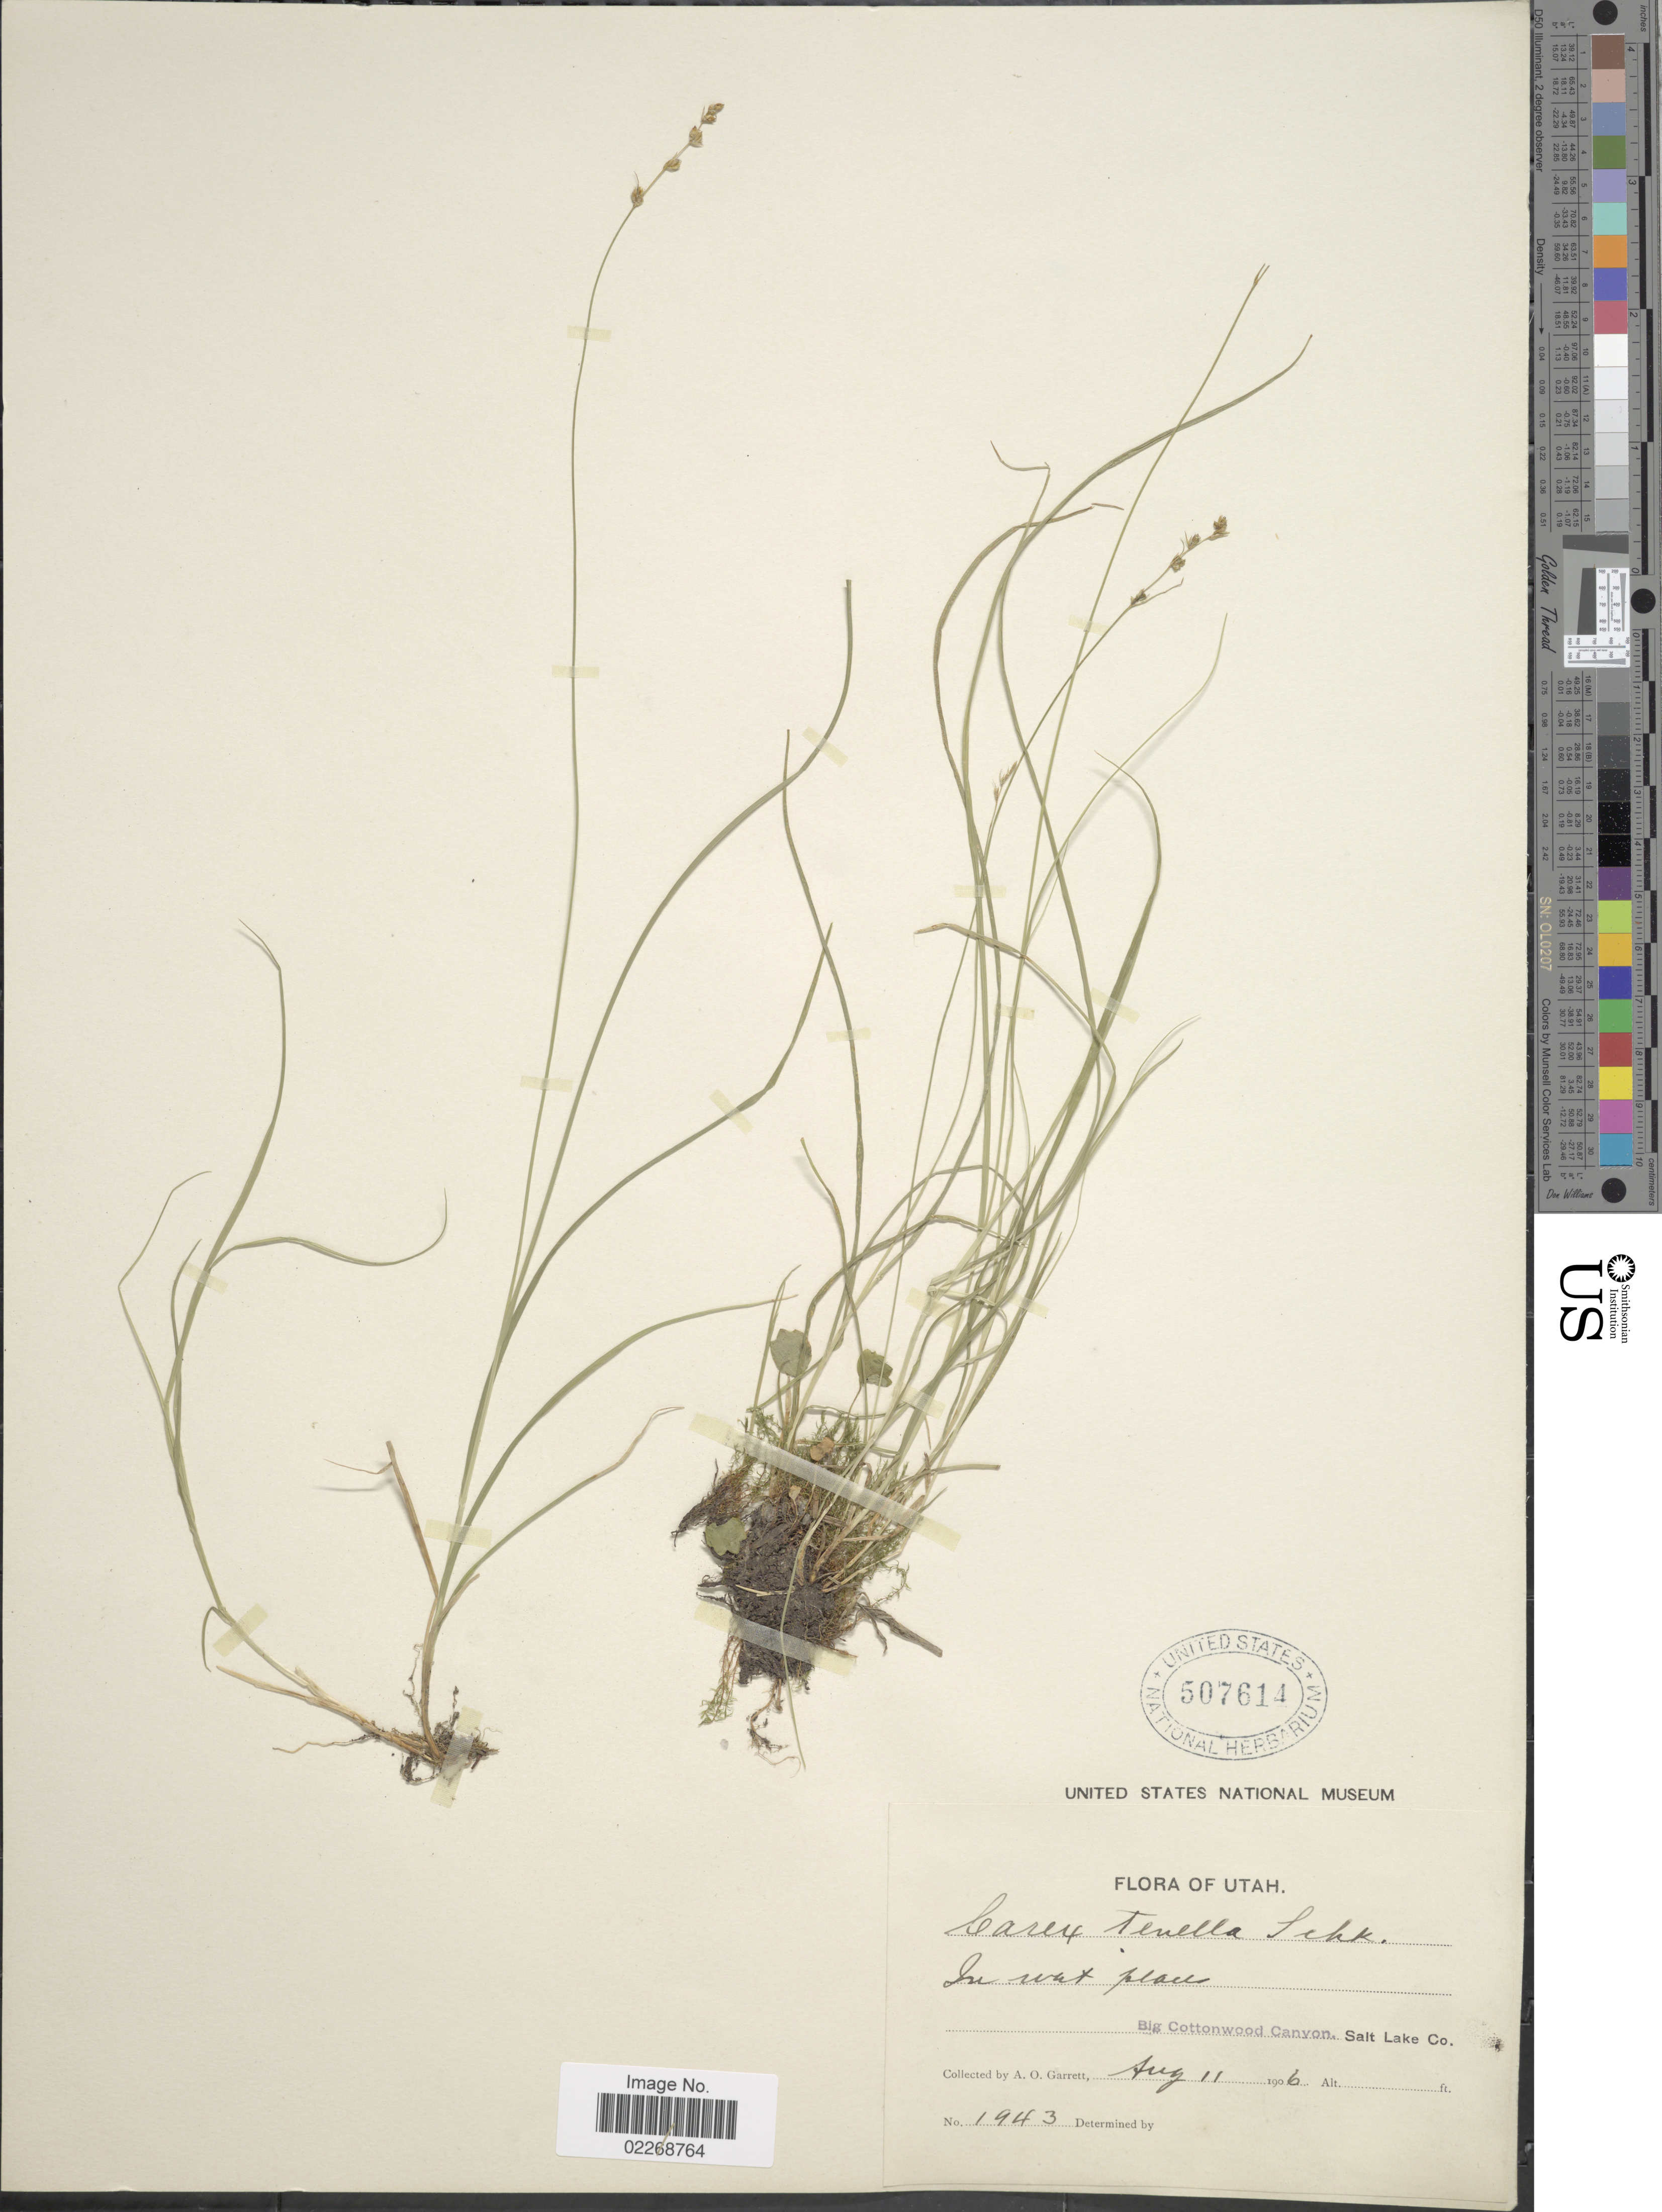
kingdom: Plantae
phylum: Tracheophyta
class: Liliopsida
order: Poales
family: Cyperaceae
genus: Carex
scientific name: Carex disperma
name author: Dewey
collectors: A. O. Garrett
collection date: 1906-08-11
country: United States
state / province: Utah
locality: In wet places. Big Cottonwood Canyon, Salt Lake Co.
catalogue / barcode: US 507614